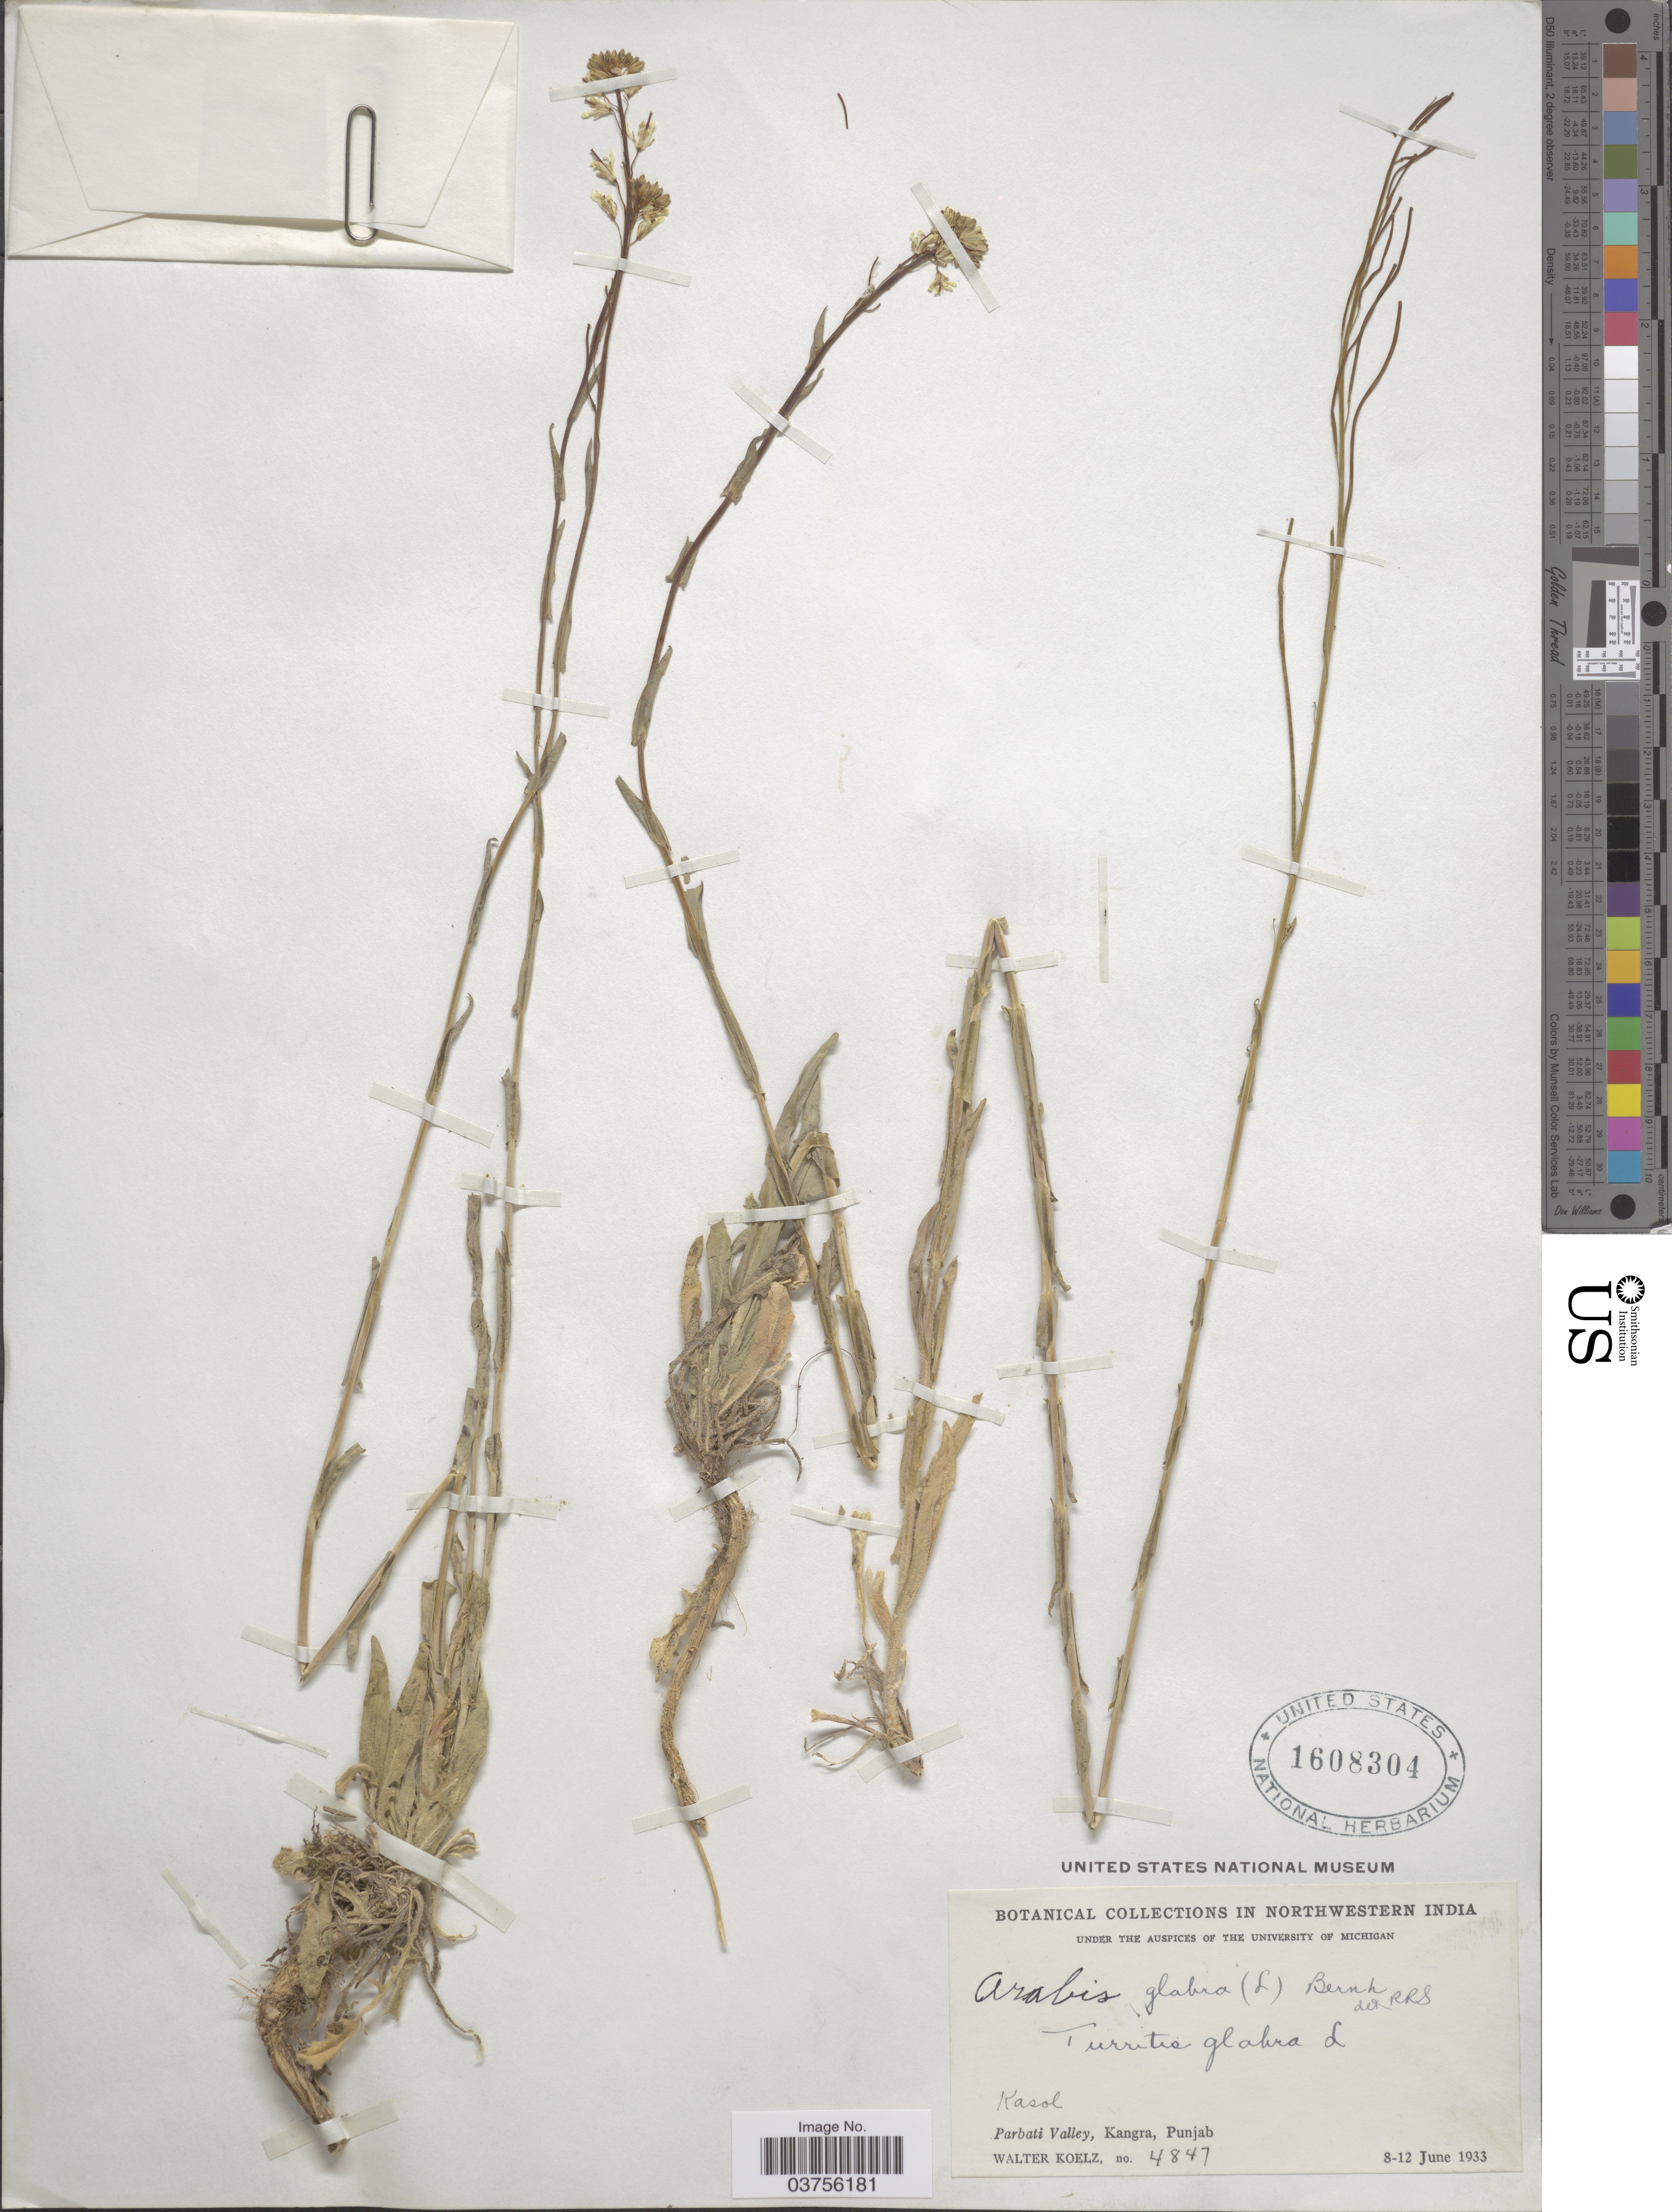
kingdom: Plantae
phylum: Tracheophyta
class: Magnoliopsida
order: Brassicales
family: Brassicaceae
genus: Turritis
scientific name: Turritis glabra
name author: L.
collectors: W. N. Koelz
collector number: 4847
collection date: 1933-06-08/1933-06-12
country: India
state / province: Punjab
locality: Northwestern India. Kasol. Parbati Valley, Kangra.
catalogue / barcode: US 1608304